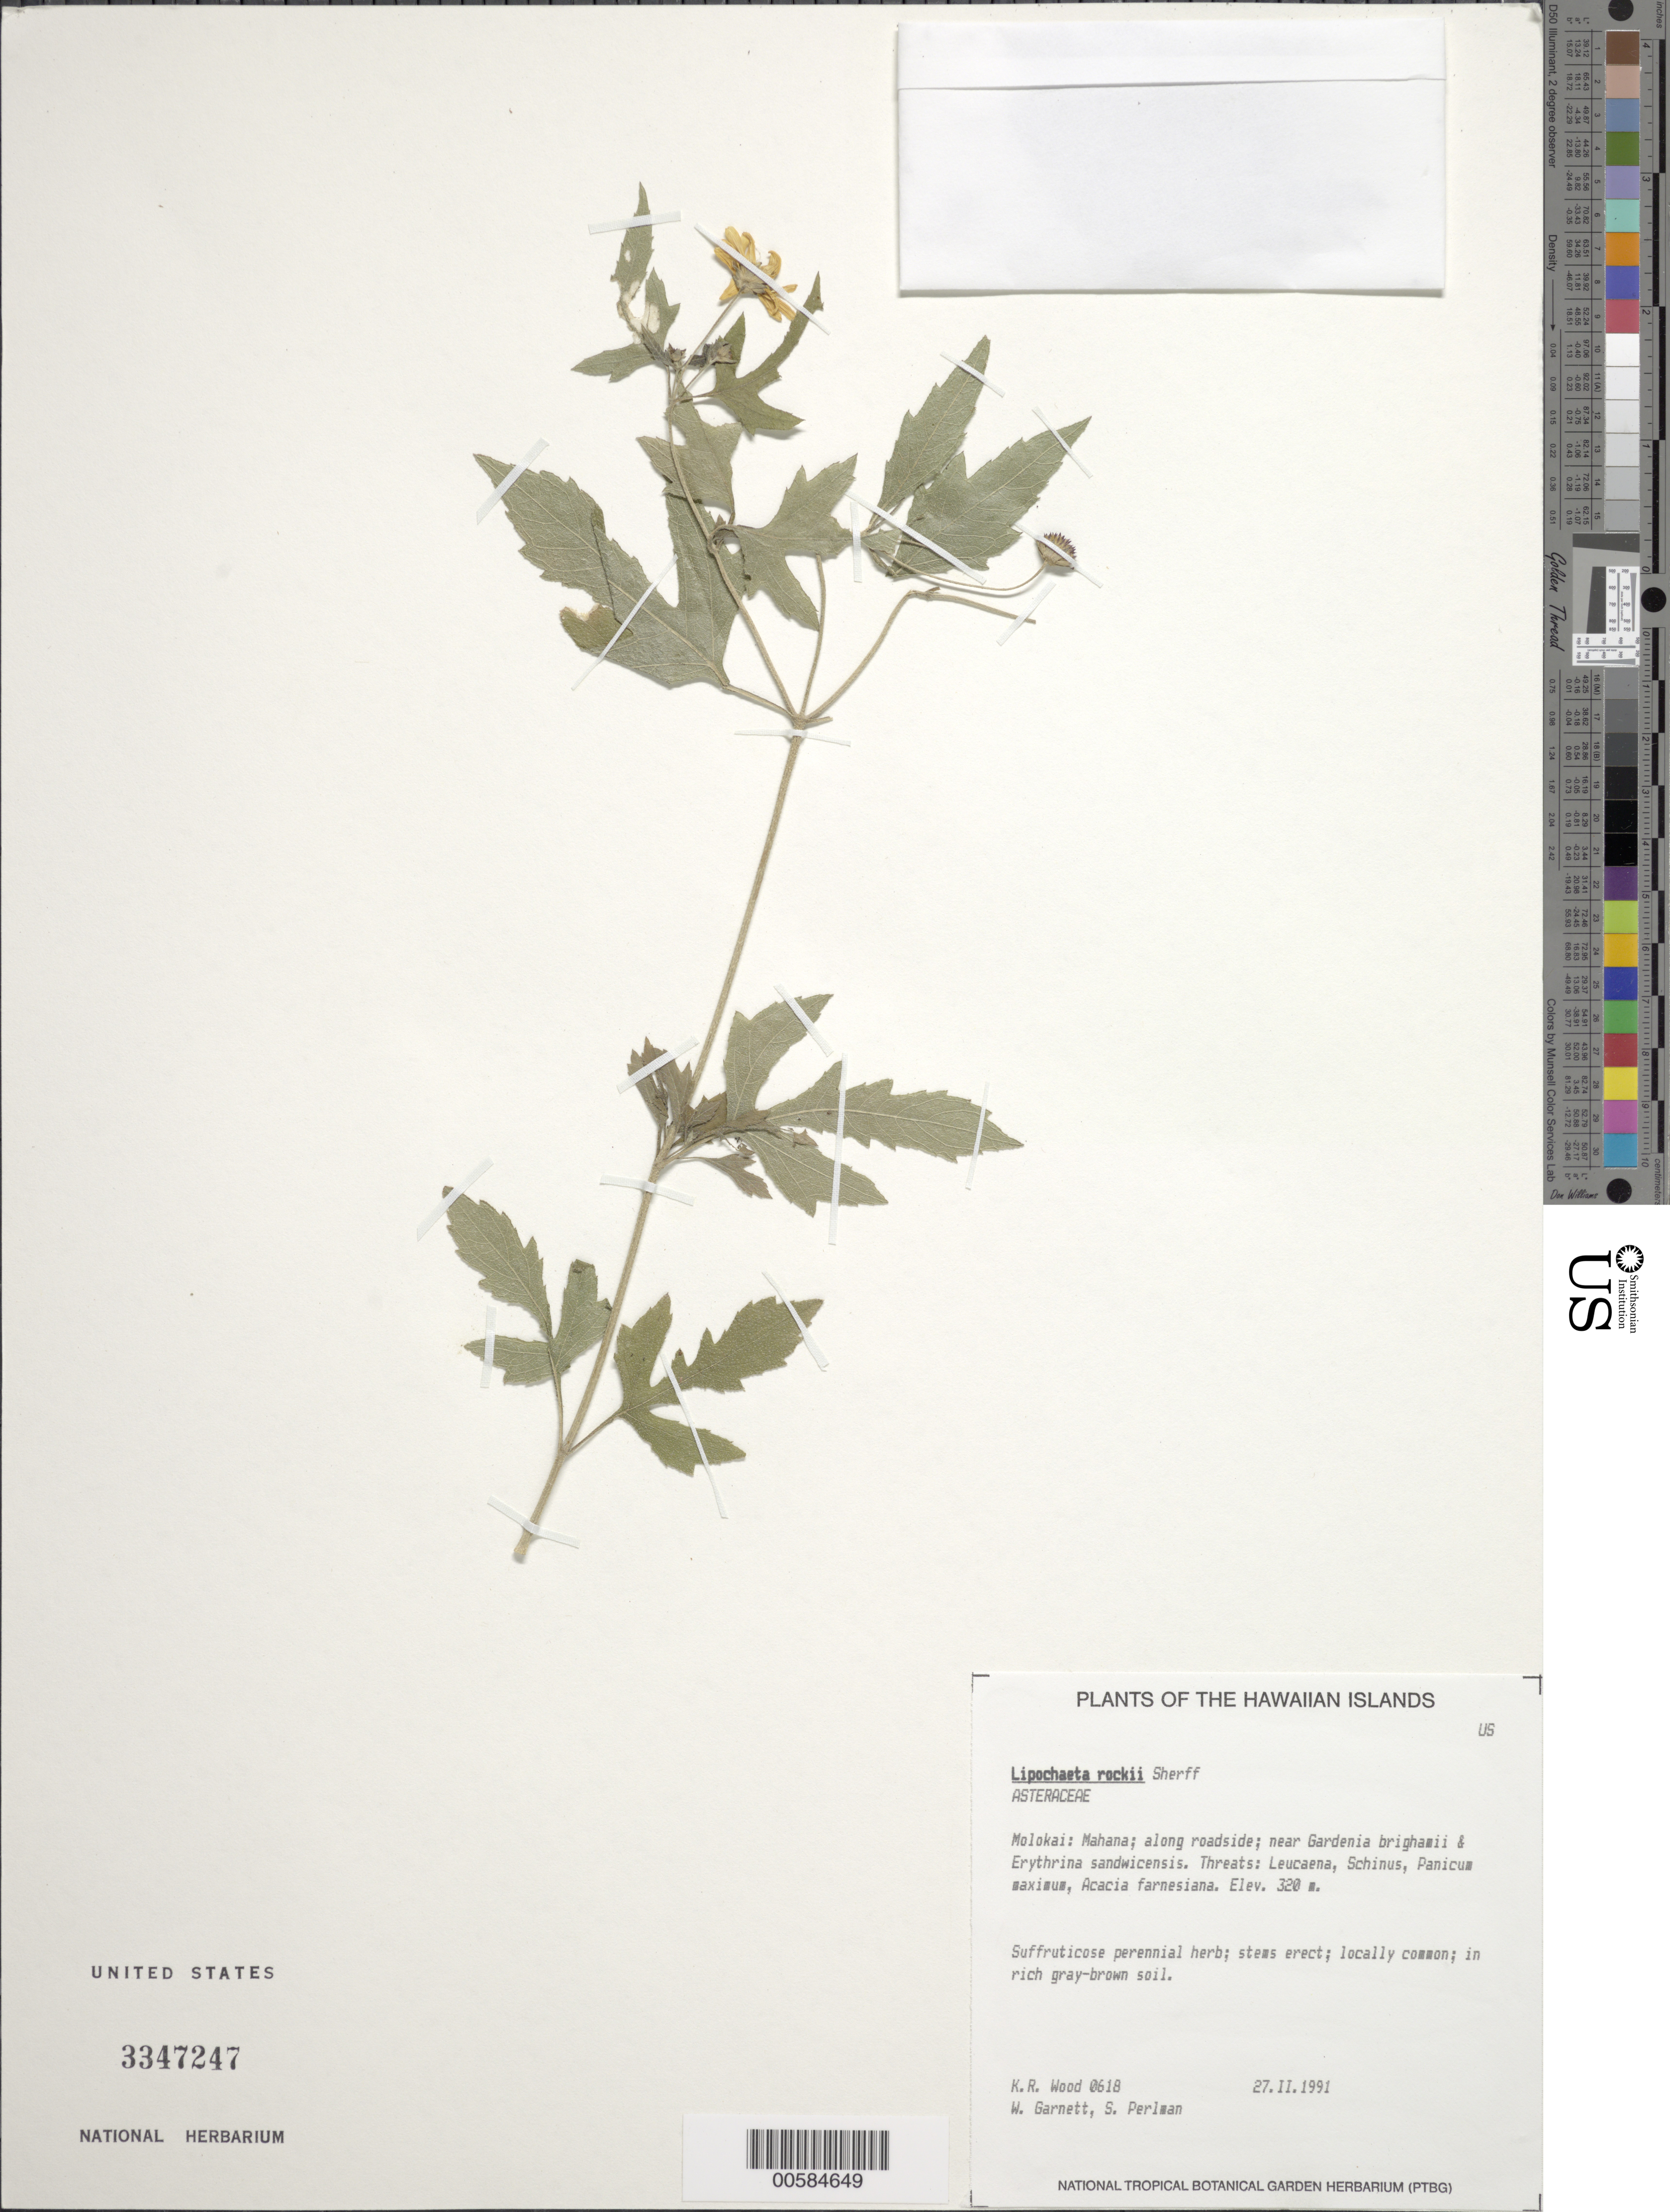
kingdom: Plantae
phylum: Tracheophyta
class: Magnoliopsida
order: Asterales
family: Asteraceae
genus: Lipochaeta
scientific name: Lipochaeta rockii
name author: Sherff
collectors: K. R. Wood, W. Garnett & S. P. Perlman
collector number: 0618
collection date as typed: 27 Feb 1991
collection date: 1991-02-27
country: United States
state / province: Hawaii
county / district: Maui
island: Moloka'i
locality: Mahana.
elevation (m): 320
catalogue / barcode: US 3347247